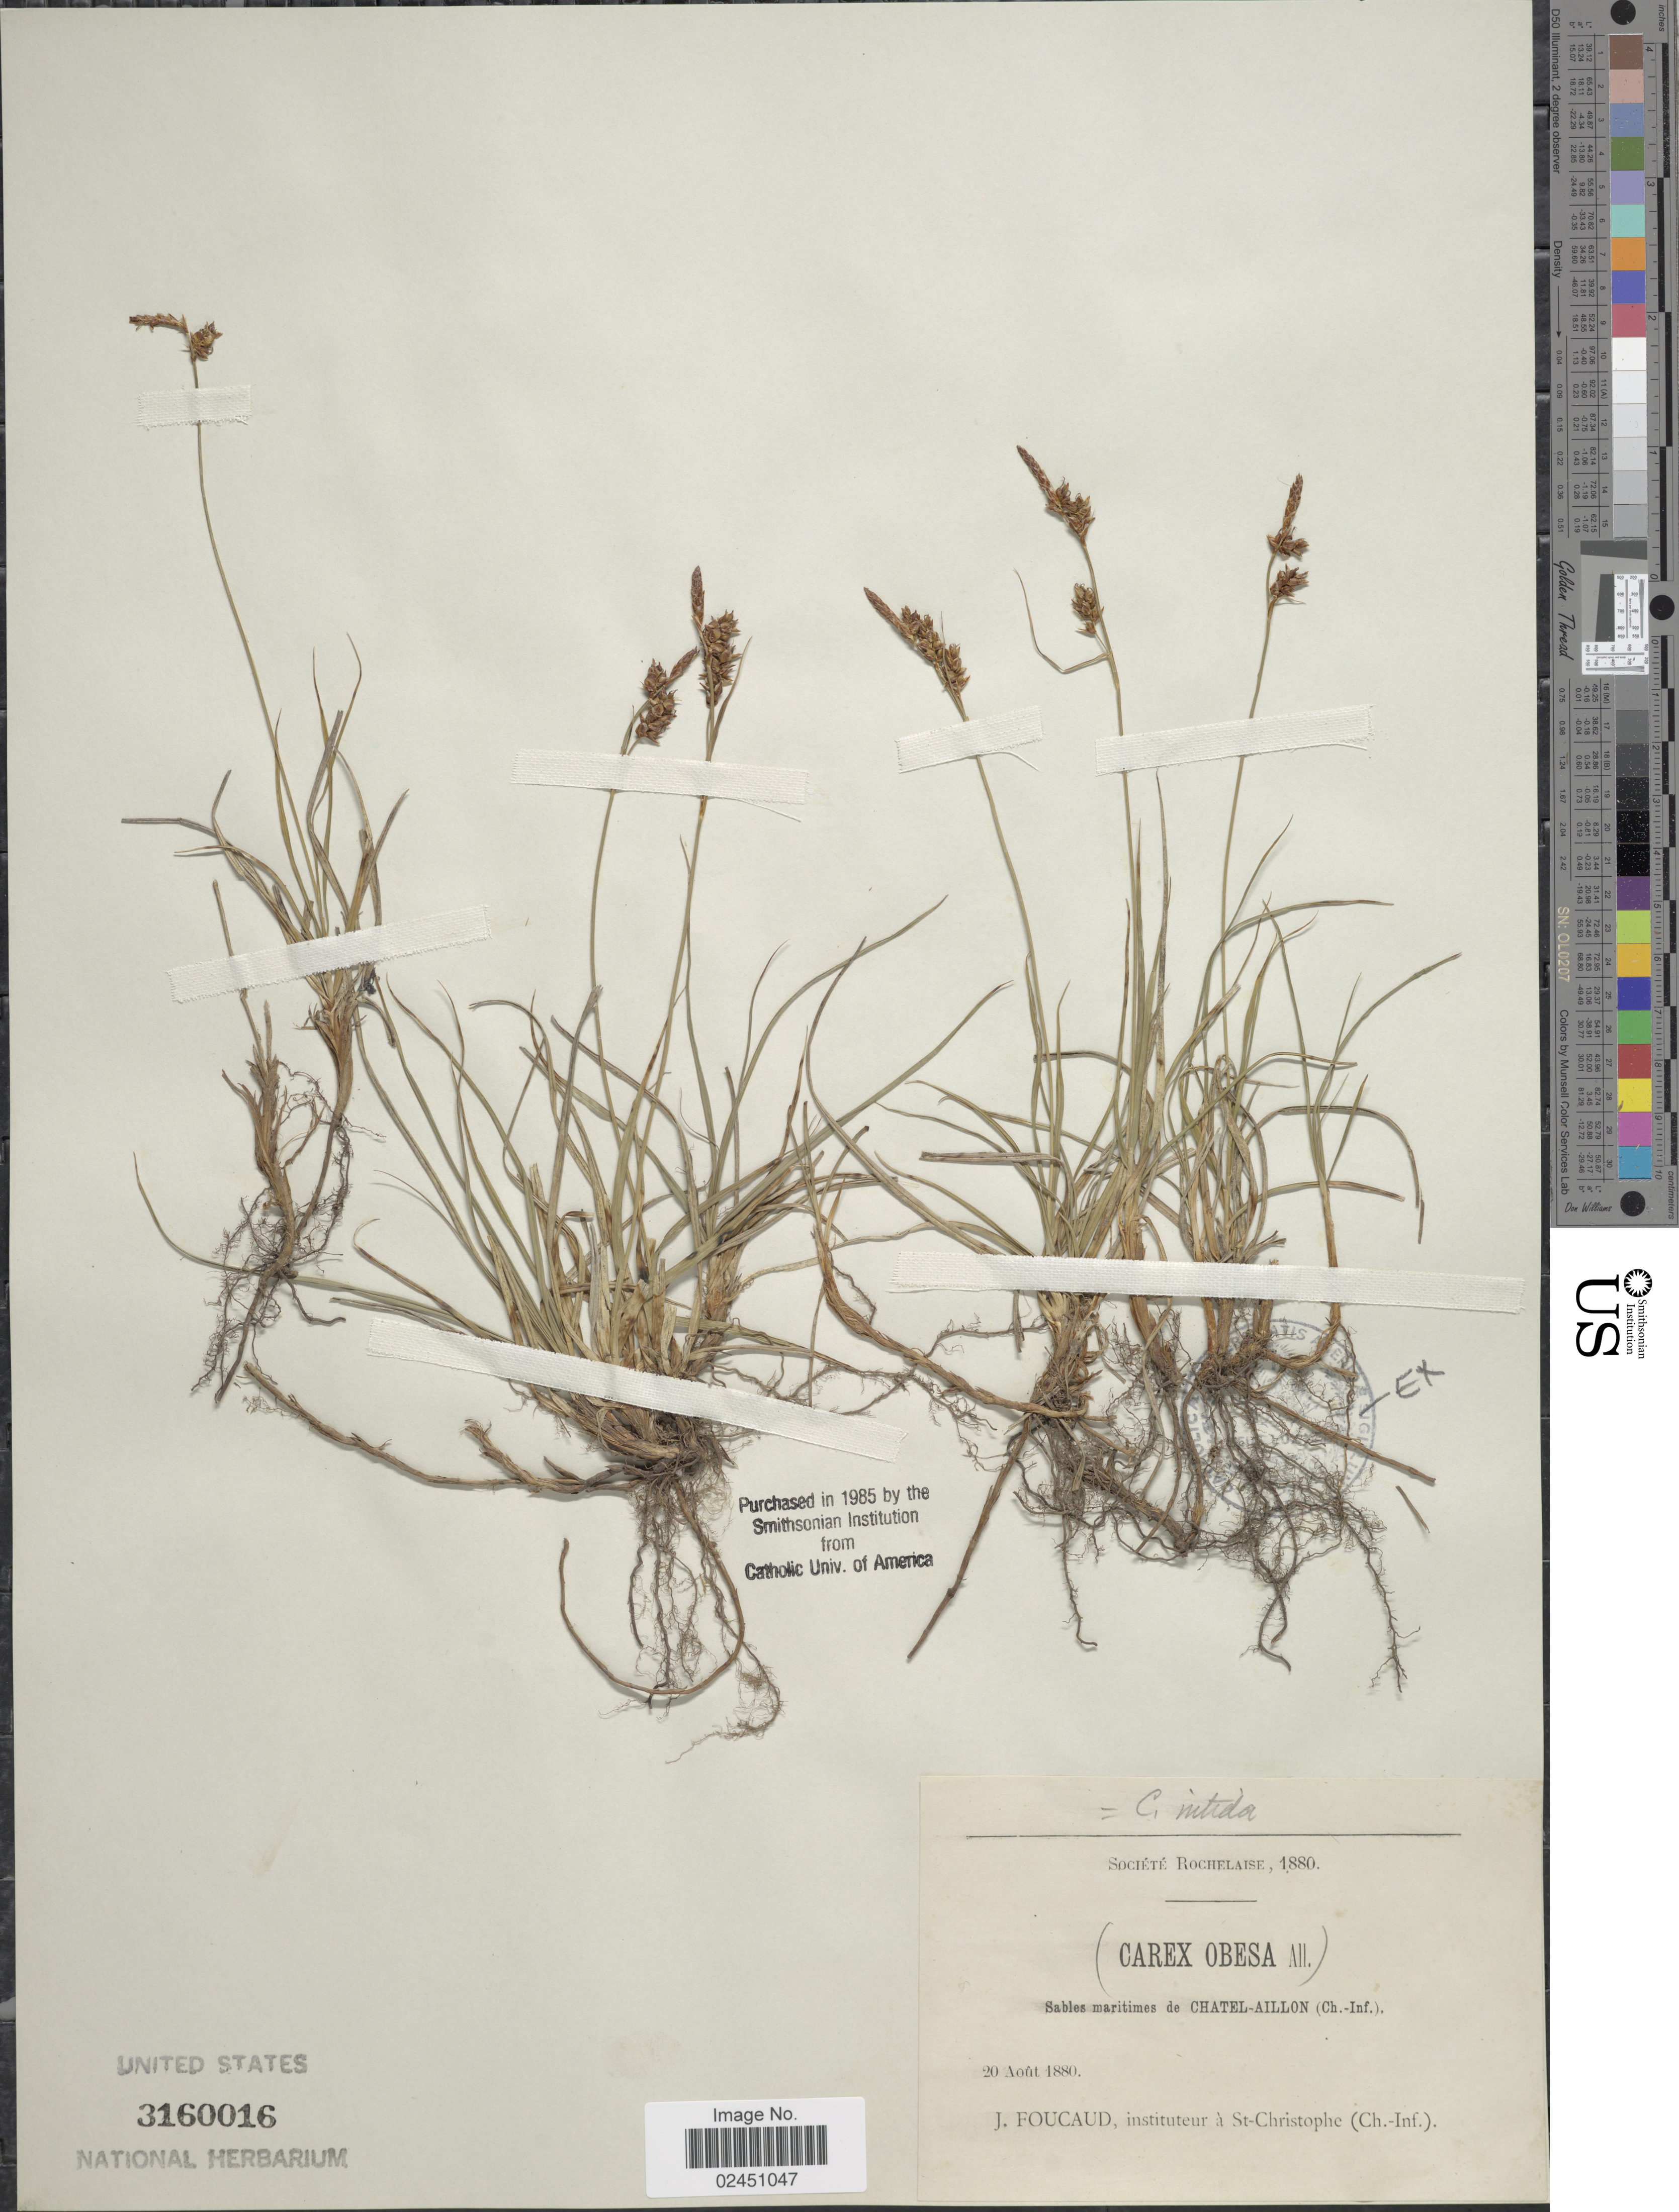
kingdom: Plantae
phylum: Tracheophyta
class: Liliopsida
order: Poales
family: Cyperaceae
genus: Carex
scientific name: Carex liparocarpos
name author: Gaudin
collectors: J. Foucaud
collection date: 1880-08-20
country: France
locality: Rochelaise, Sables Maritimes de Chatel-Aillon (Ch.-Inf)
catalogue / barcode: US 3160016